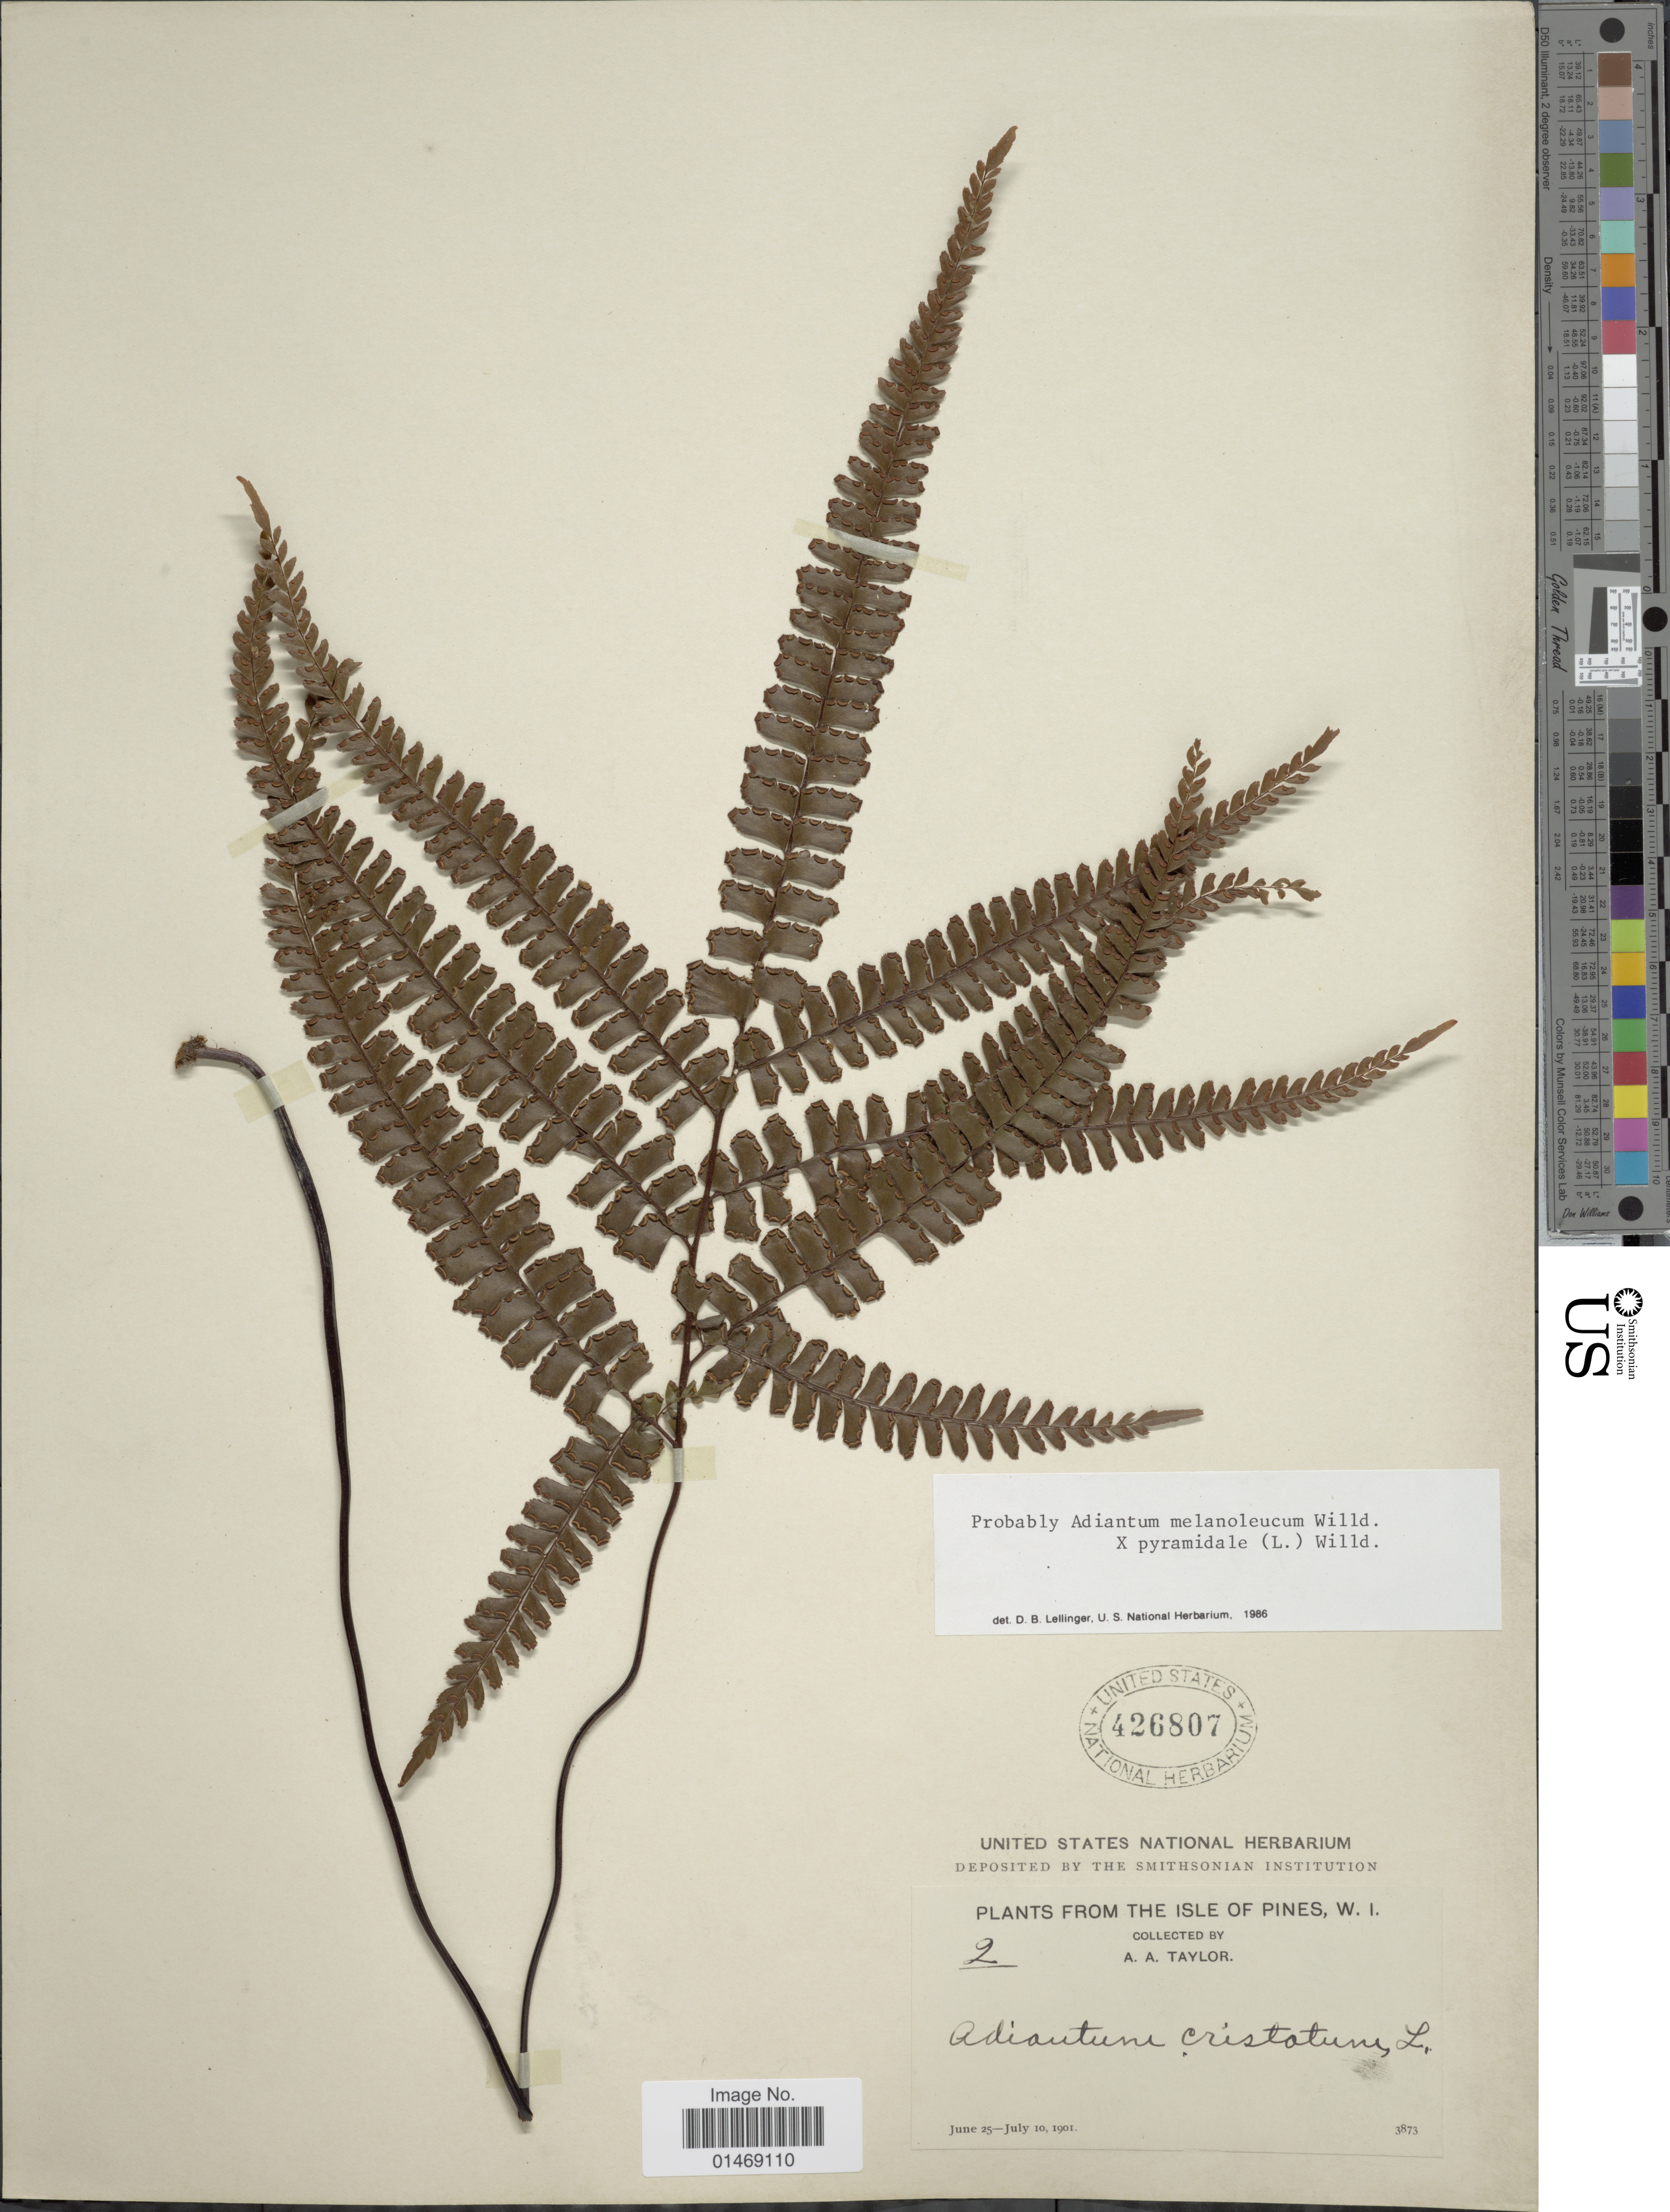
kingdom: Plantae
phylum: Tracheophyta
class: Polypodiopsida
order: Polypodiales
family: Pteridaceae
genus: Adiantum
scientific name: Adiantum melanoleucum x A. pyramidale (L.) Willd.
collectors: A. A. Taylor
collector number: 2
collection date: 1901-06-25/1901-07-10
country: Cuba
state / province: Isla de la Juventud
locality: From the Isle of Pines, W.I.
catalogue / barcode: US 426807